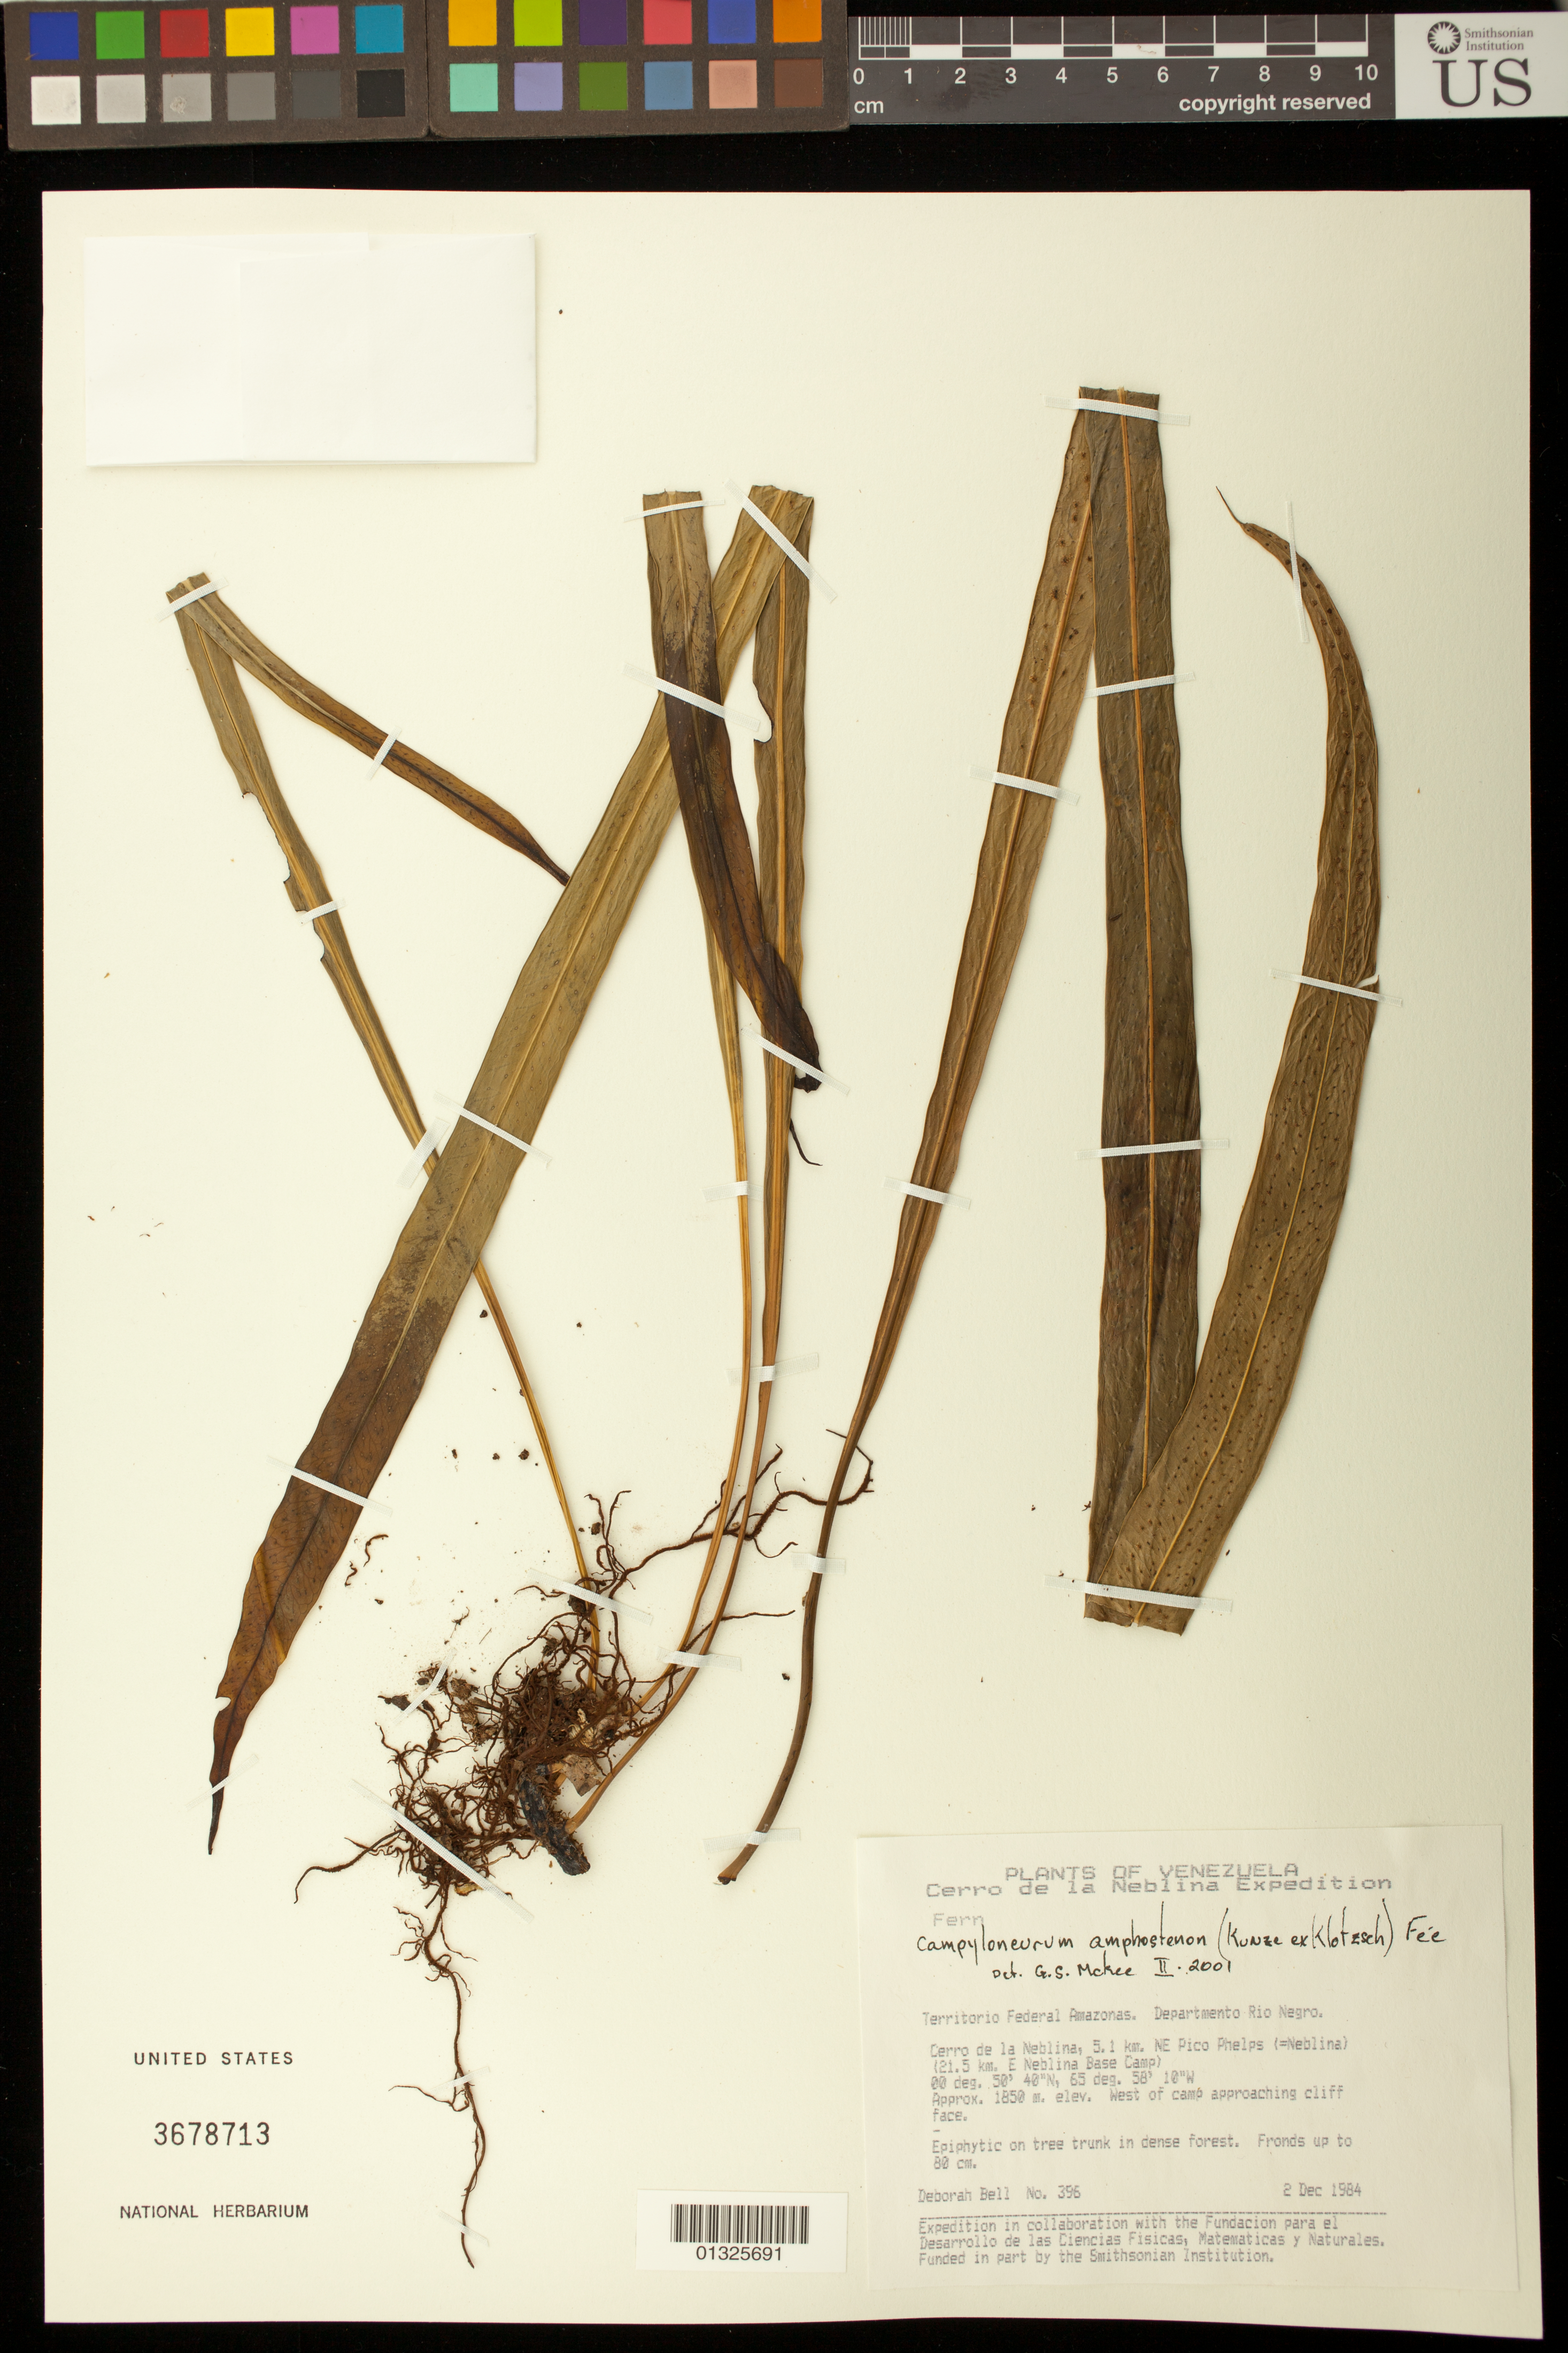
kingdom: Plantae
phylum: Tracheophyta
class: Polypodiopsida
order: Polypodiales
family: Polypodiaceae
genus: Campyloneurum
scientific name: Campyloneurum amphostenon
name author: (Kunze ex Klotzsch) Fée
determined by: McKee, G., (BOT), Smithsonian Institution - National Museum of Natural History (UNITED STATES)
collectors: D. A. Bell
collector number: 396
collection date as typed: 2-Dec-84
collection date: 1984-12-02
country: Venezuela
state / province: Amazonas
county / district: Río Negro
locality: Cerro de La Neblina, 5.1 km NE Pico Phelps (21.5km E Neblina Base Camp); west of camp, approaching cliff face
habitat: On tree trunk in dense forest.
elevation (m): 1850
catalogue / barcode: US 3678713